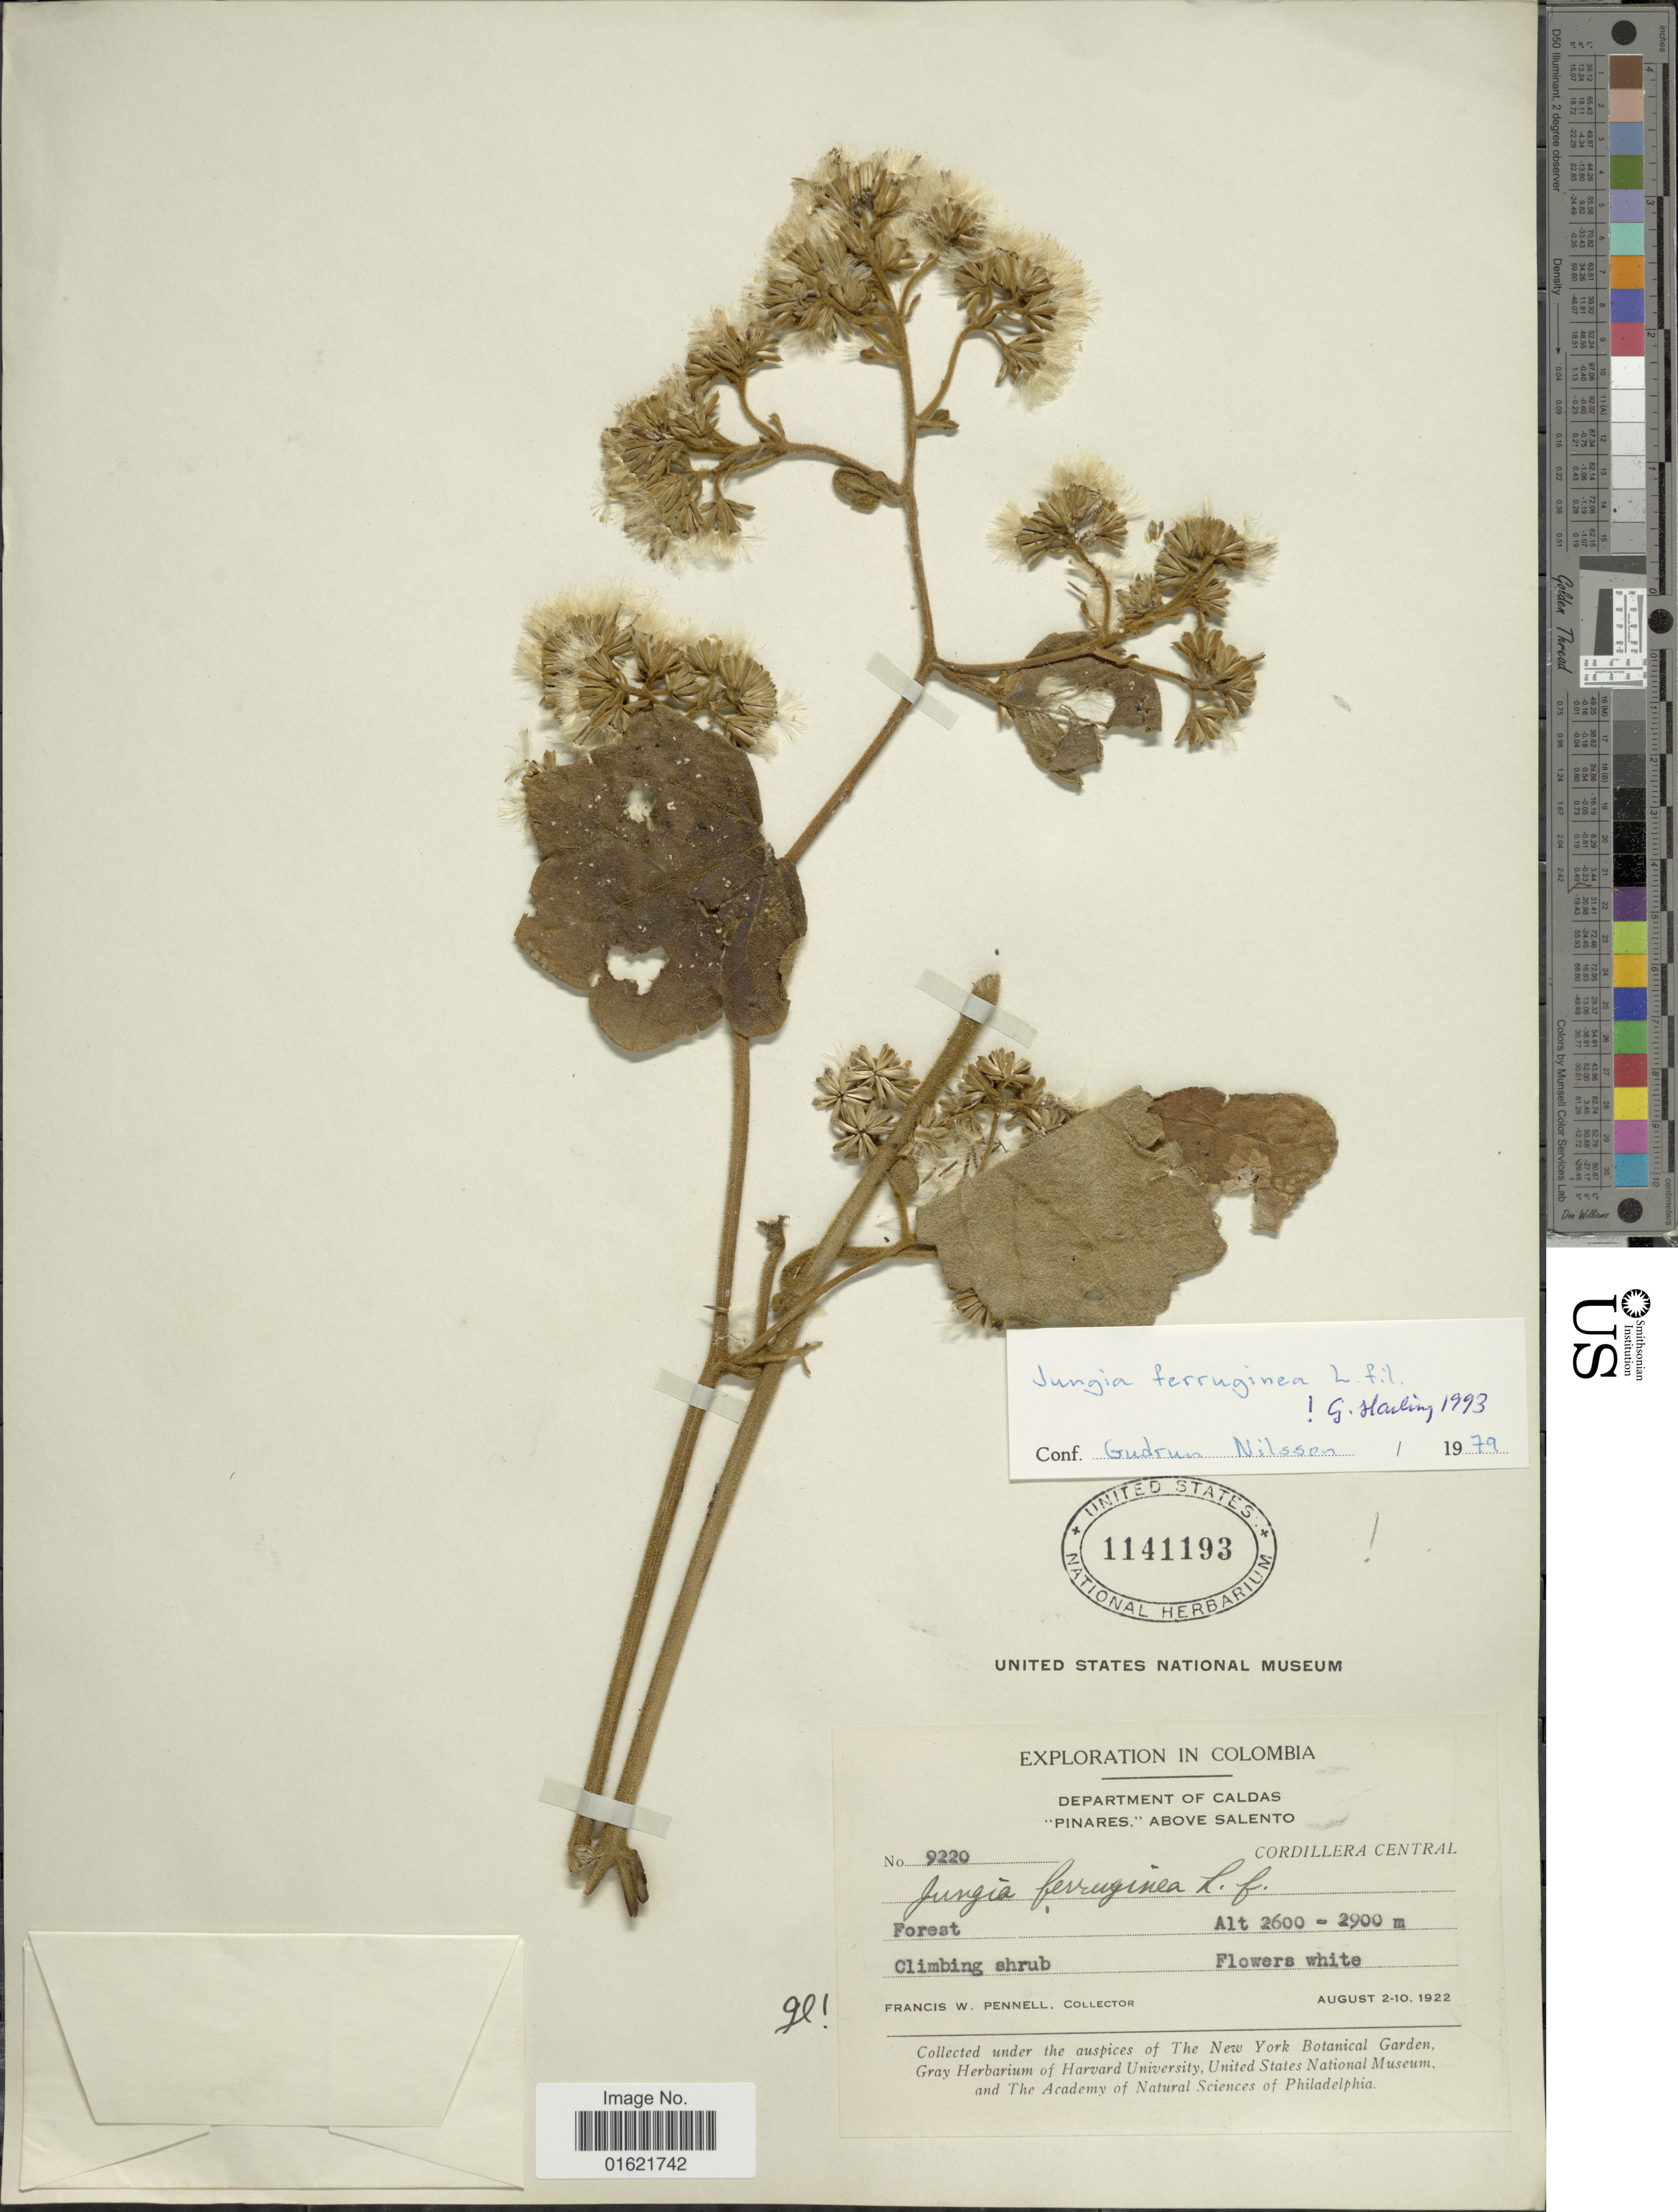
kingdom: Plantae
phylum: Tracheophyta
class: Magnoliopsida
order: Asterales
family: Asteraceae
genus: Jungia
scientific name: Jungia ferruginea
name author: L. f.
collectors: F. W. Pennell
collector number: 9220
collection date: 1922-08-02/1922-08-10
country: Colombia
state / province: Caldas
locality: Department of Caldas, "Pinares", above Salento. Cordillera Central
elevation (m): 2600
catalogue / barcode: US 1141193